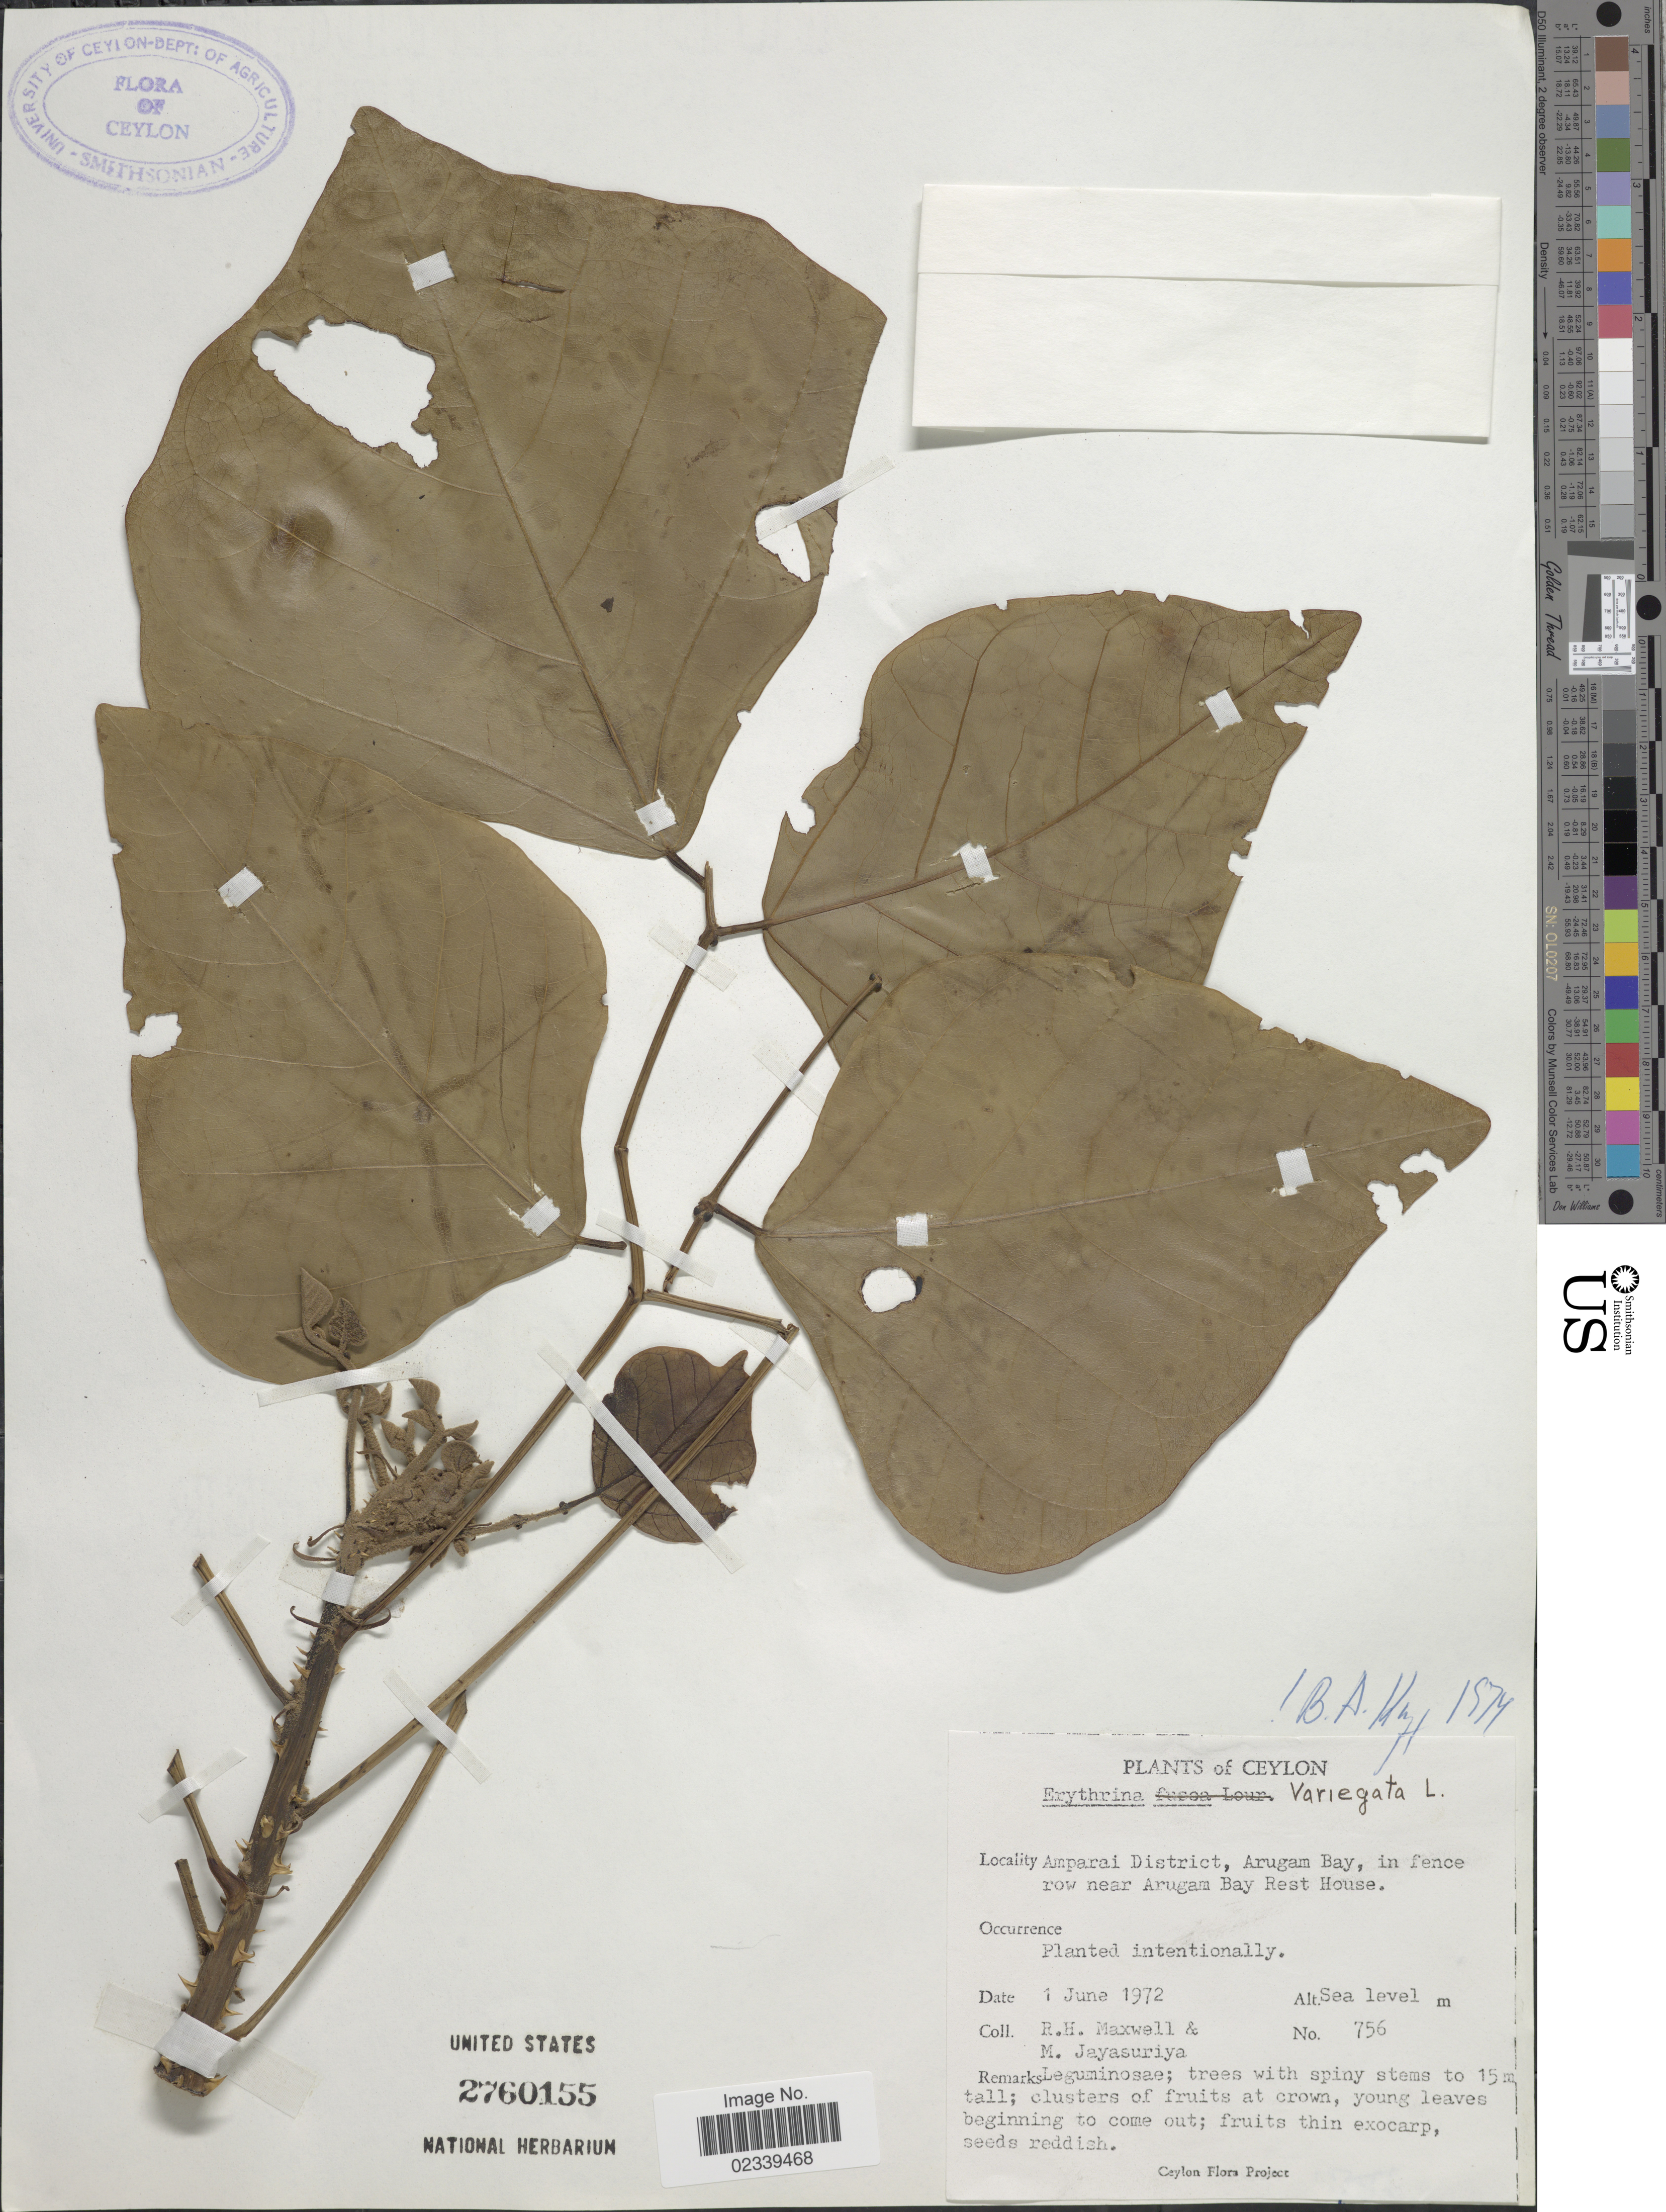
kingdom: Plantae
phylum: Tracheophyta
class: Magnoliopsida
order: Fabales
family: Fabaceae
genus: Erythrina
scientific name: Erythrina variegata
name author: L.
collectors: R. Maxwell & M. Jayasuriya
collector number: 756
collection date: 1972-06-01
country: Sri Lanka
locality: Ceylon, Amparai District, Arugam Bay, in fence row near Arugam Bay Rest House.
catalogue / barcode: US 2760155